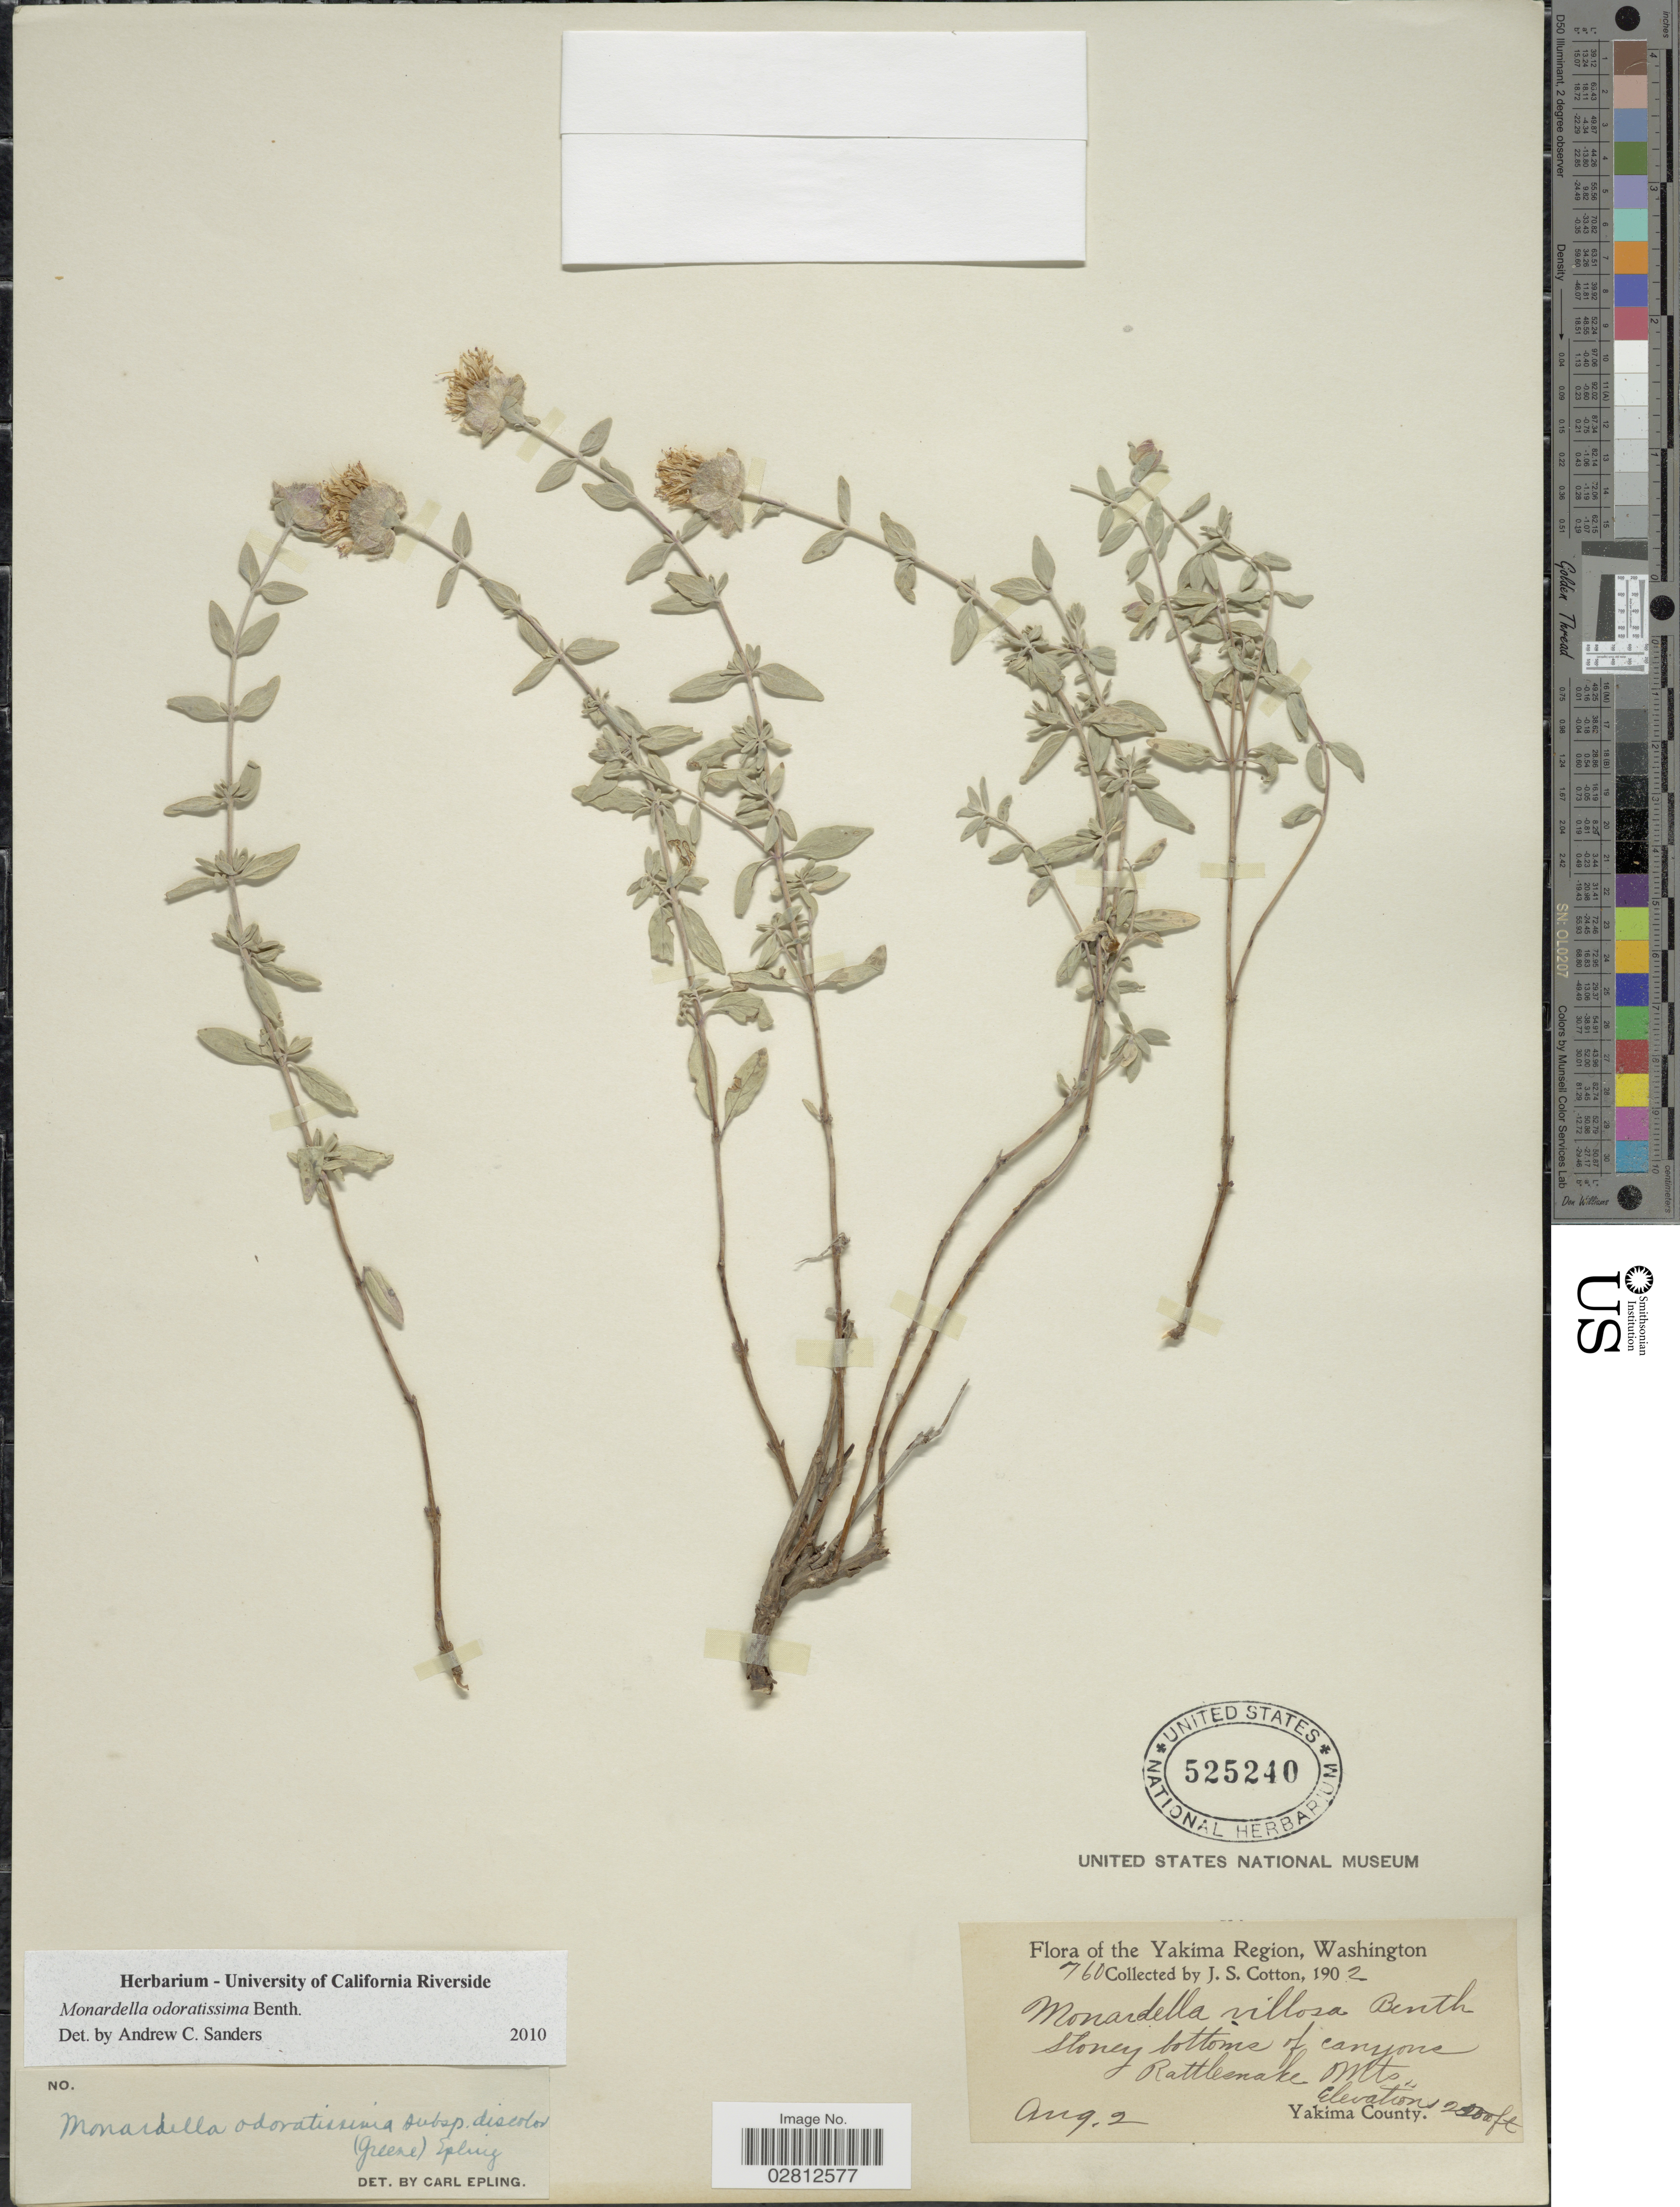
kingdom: Plantae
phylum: Tracheophyta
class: Magnoliopsida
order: Lamiales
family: Lamiaceae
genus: Monardella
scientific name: Monardella odoratissima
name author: Benth.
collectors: J. S. Cotton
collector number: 760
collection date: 1902-08-02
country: United States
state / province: Washington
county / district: Yakima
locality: Yakima Region, stoney bottoms of canyons Rattlesnake Mts. Yakima County.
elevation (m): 762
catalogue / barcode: US 525240